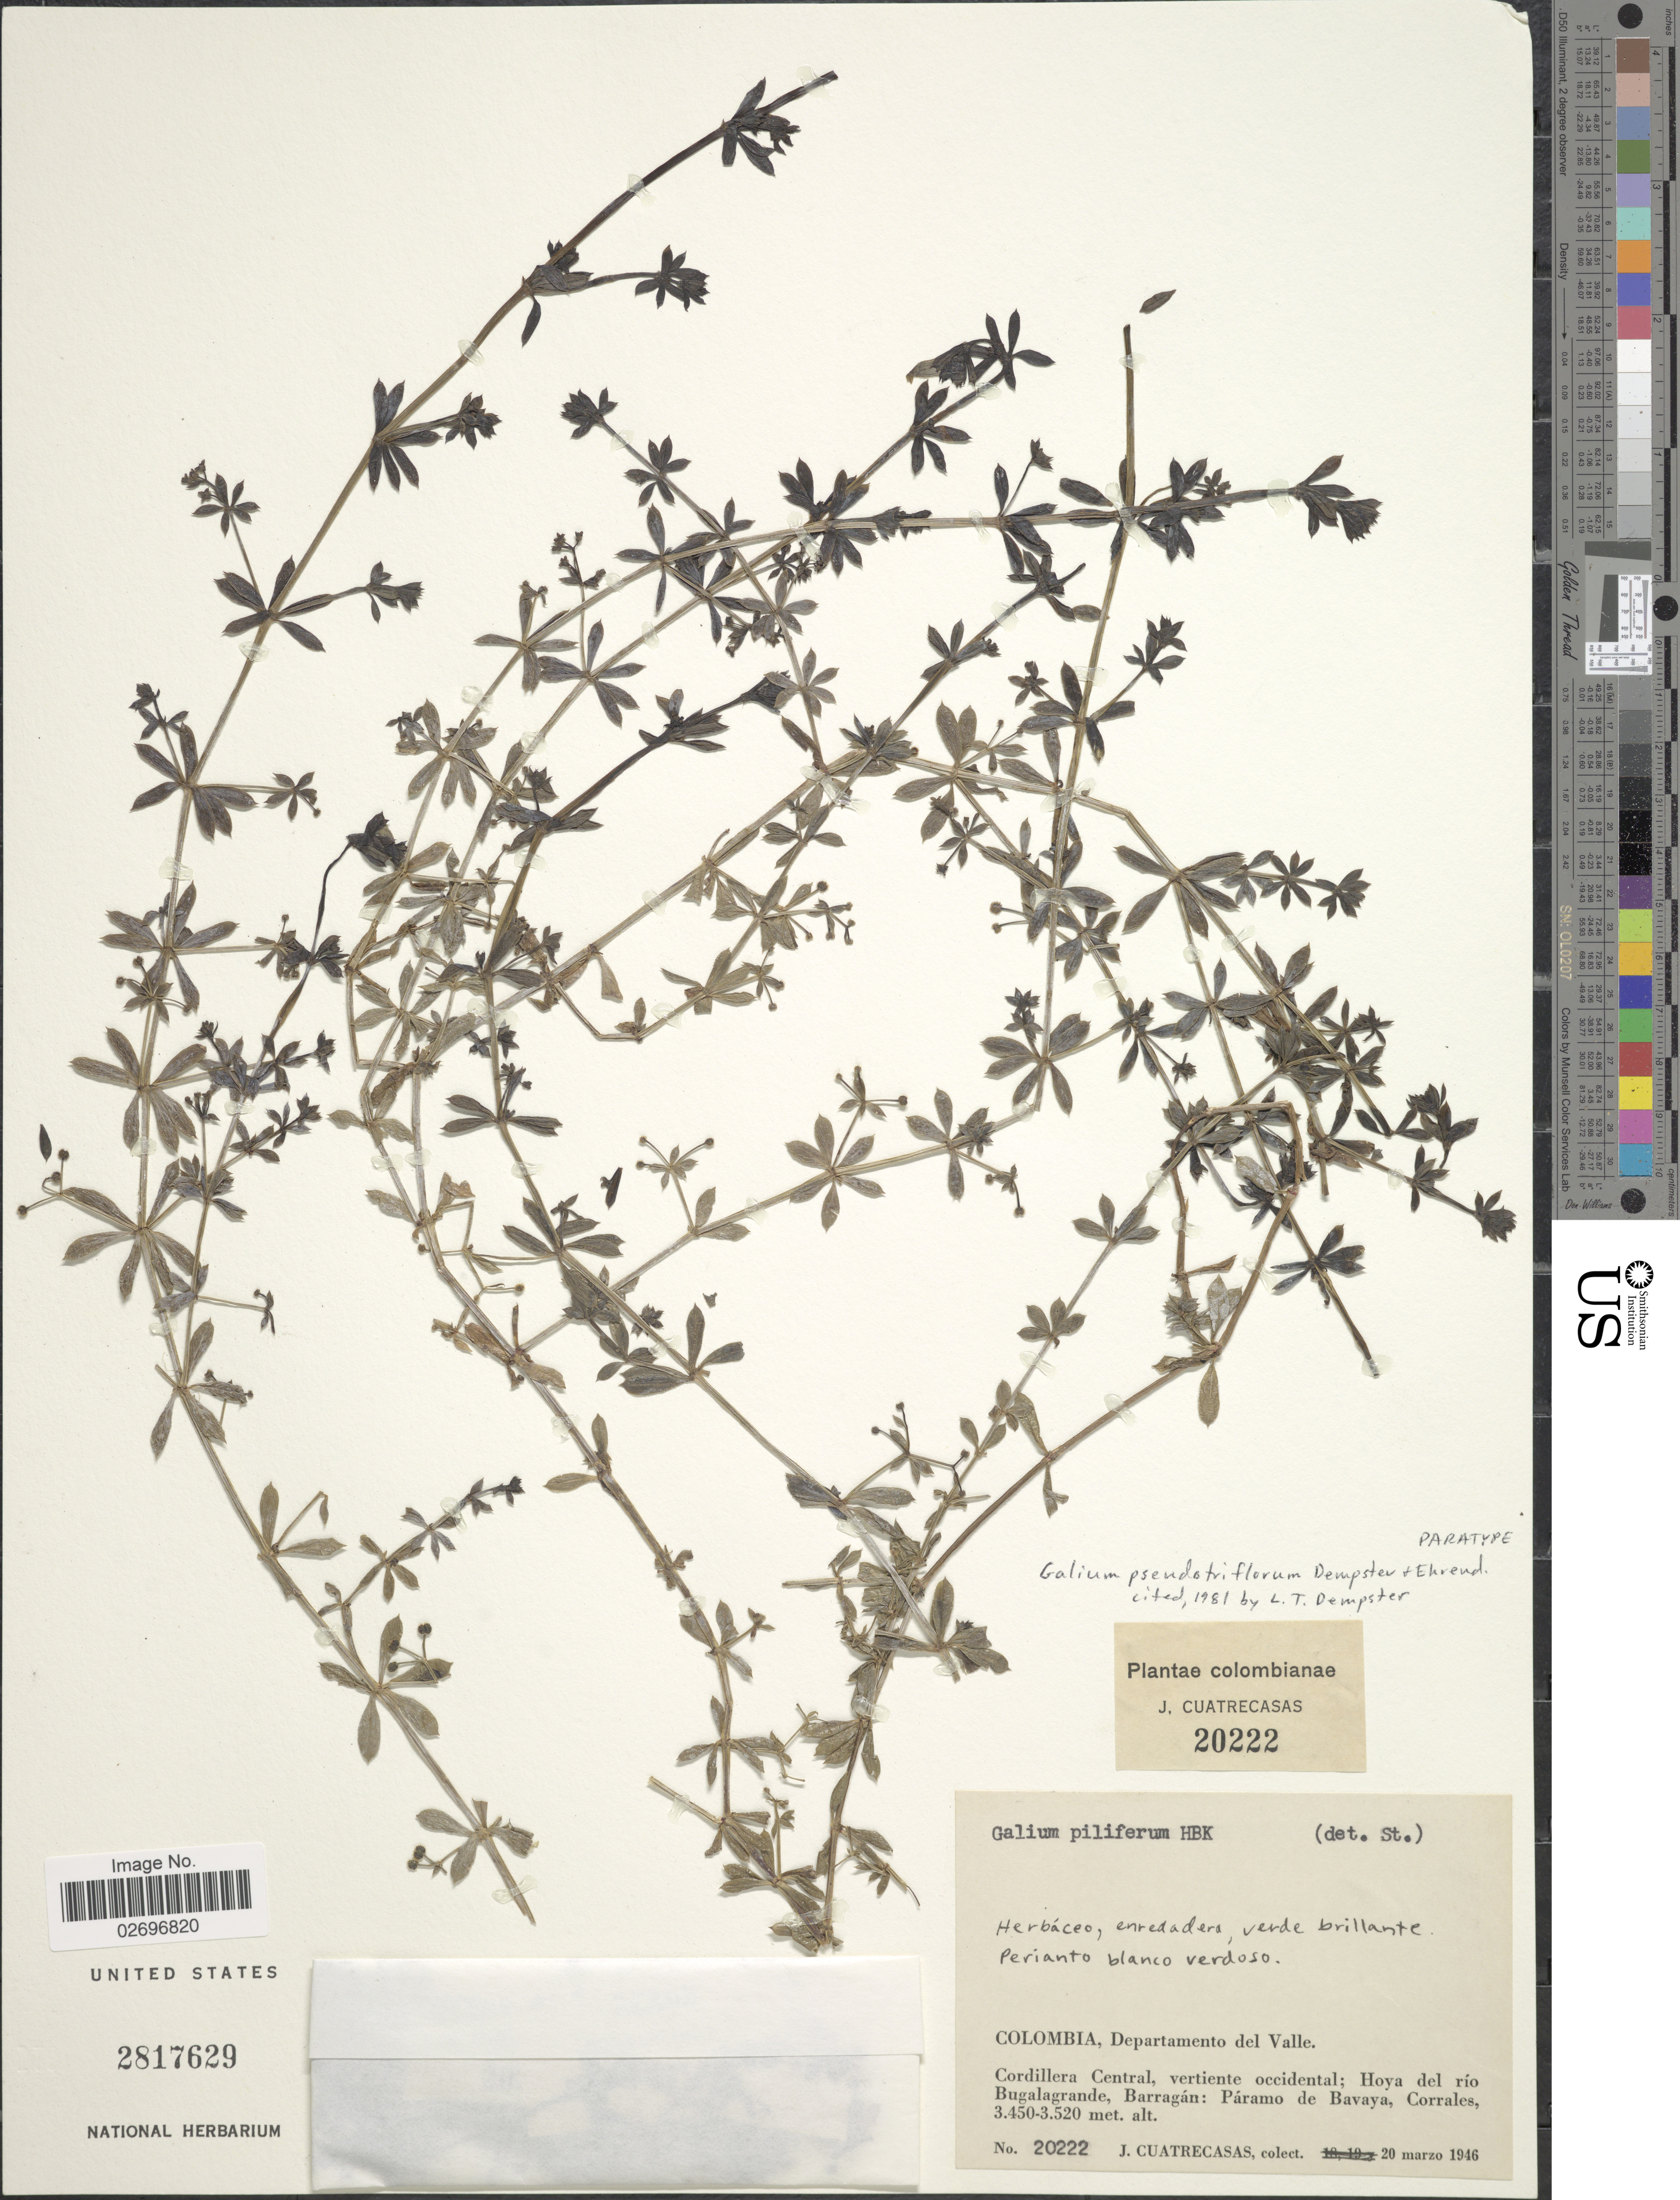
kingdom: Plantae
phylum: Tracheophyta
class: Magnoliopsida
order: Gentianales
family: Rubiaceae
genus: Galium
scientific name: Galium pseudotriflorum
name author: Dempster & Ehrend.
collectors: J. Cuatrecasas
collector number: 20222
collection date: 1946-03-20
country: Colombia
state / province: Valle del Cauca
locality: Departamento del Valle, Cordillera Central, vertiente occidental; Hoya del río Bugalagrande, Barragán: Páramo de Bavaya, Corrales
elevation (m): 3450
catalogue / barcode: US 2817629